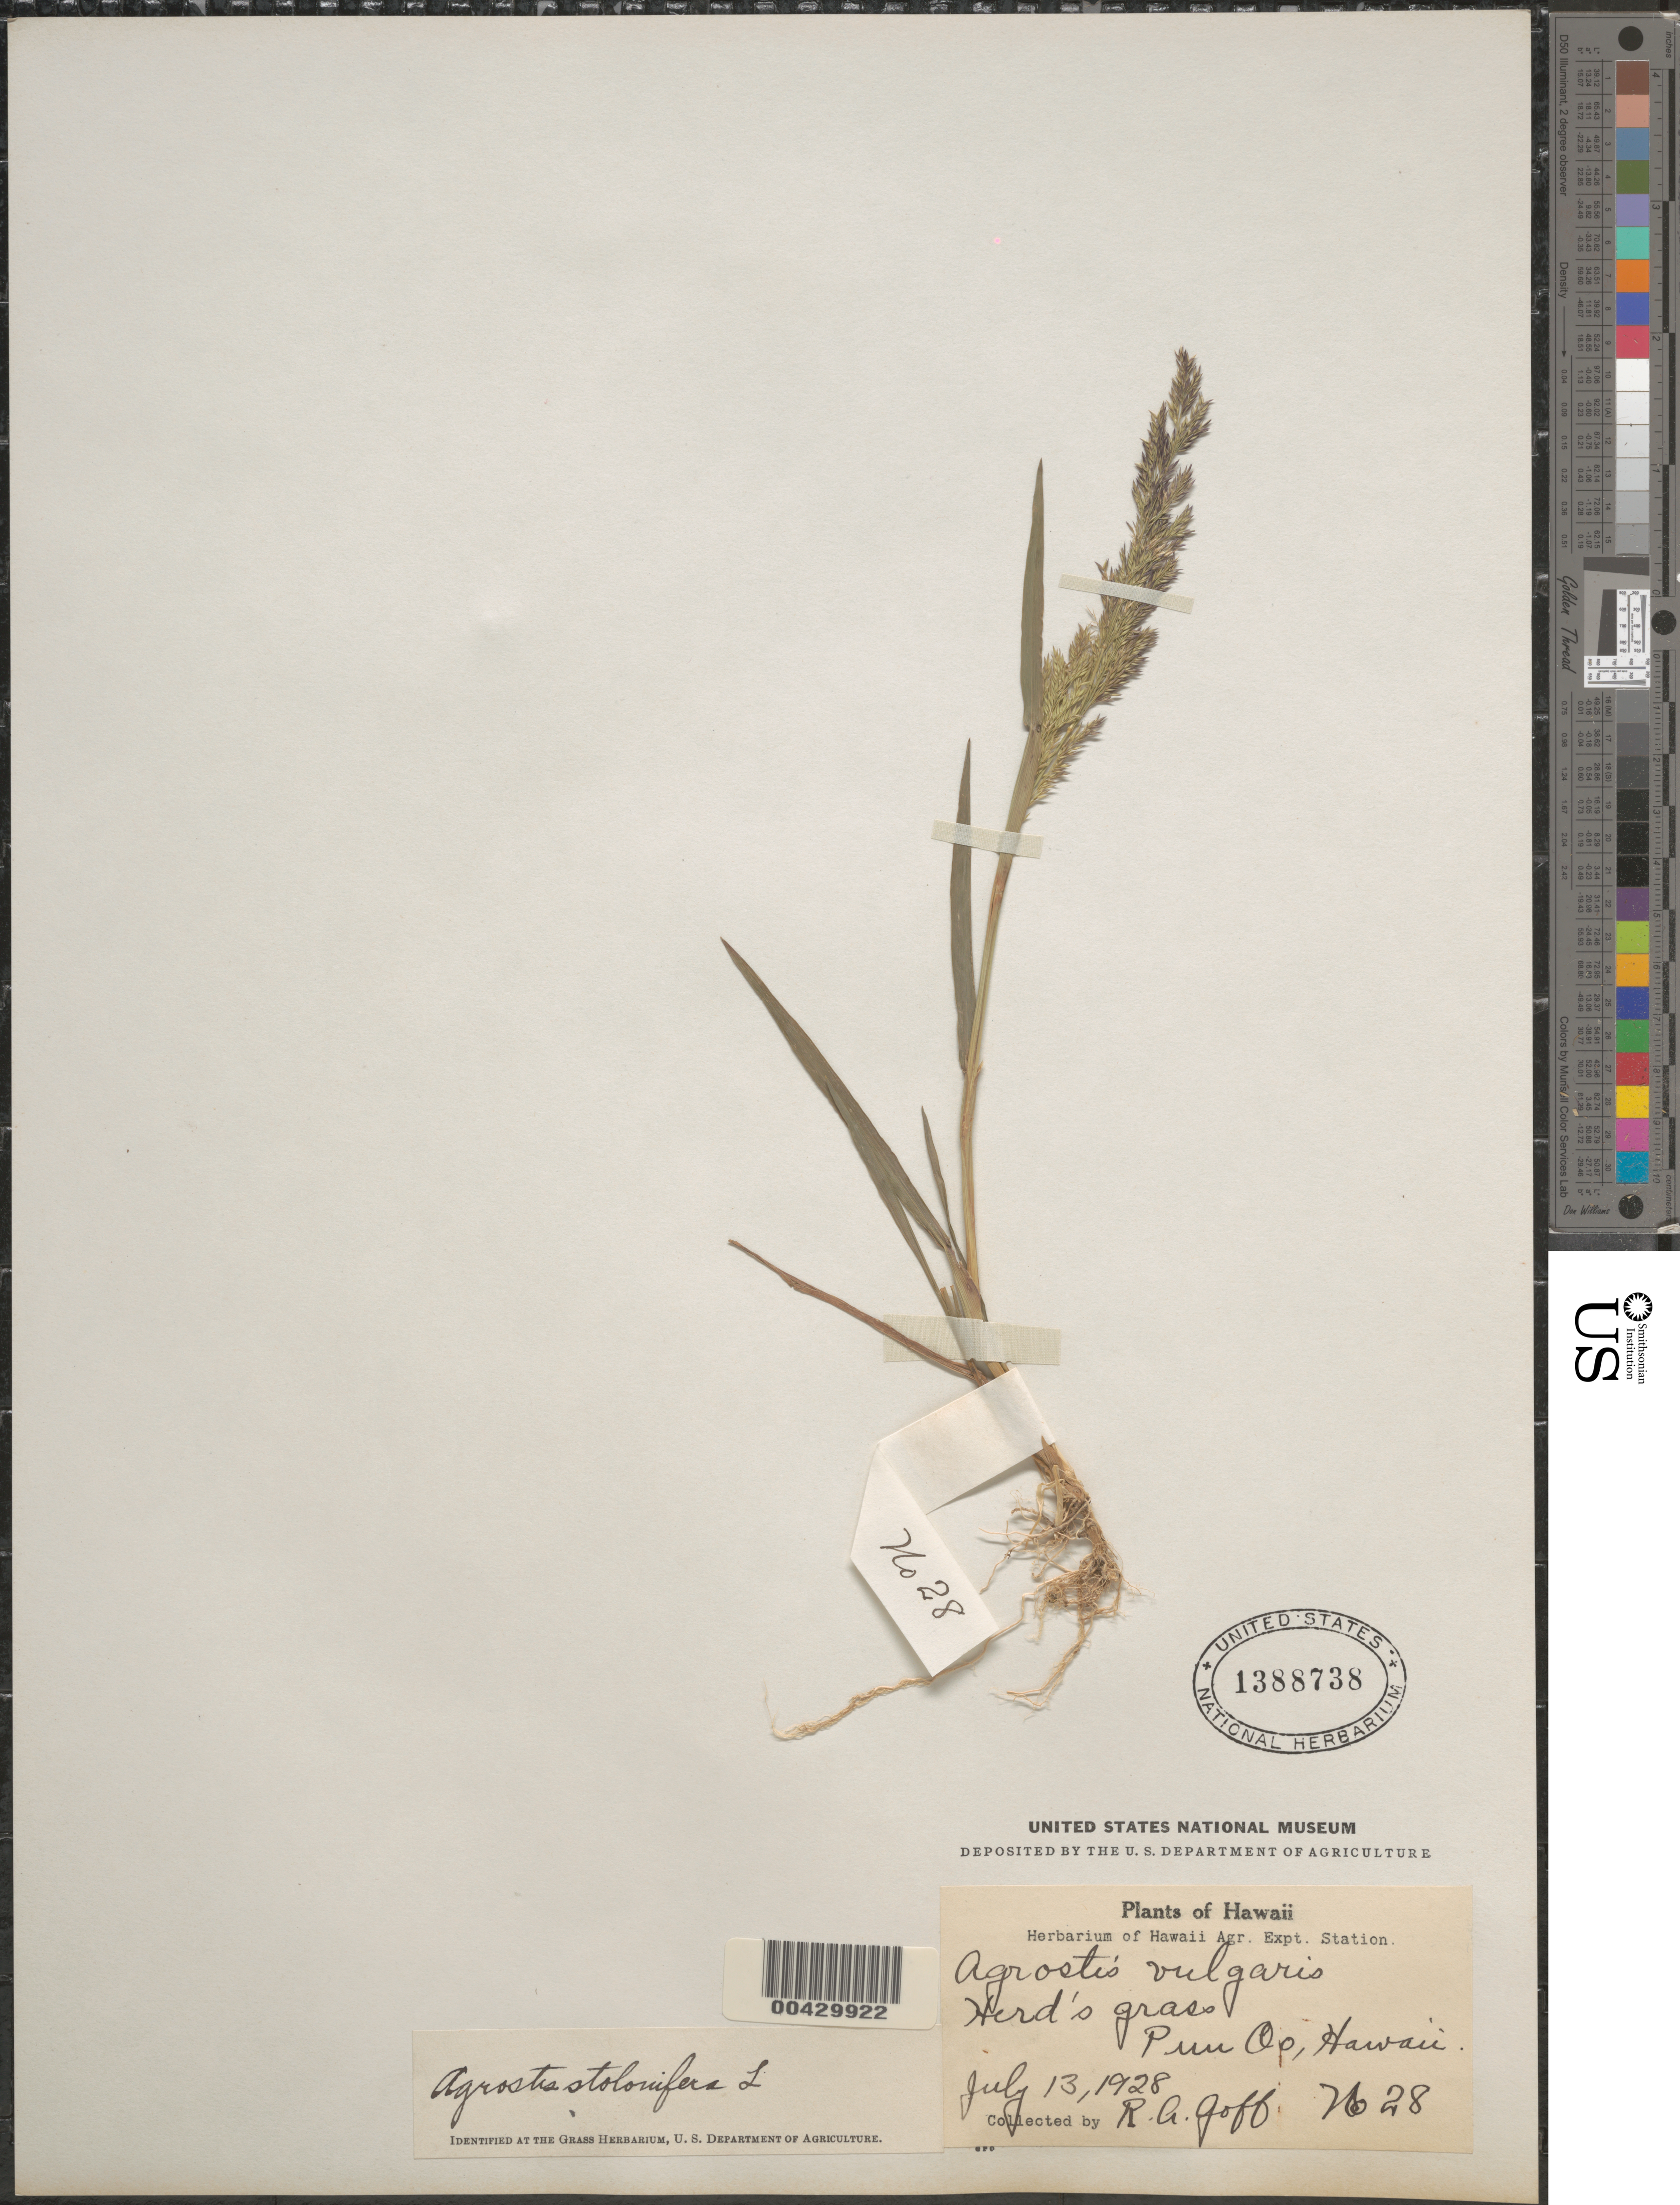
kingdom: Plantae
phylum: Tracheophyta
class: Liliopsida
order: Poales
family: Poaceae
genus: Agrostis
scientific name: Agrostis stolonifera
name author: L.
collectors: R. Goff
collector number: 28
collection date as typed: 13 Jul 1928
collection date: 1928-07-13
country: United States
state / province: Hawaii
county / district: Hawaii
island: Hawaii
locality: Puu Op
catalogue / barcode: US 1388738